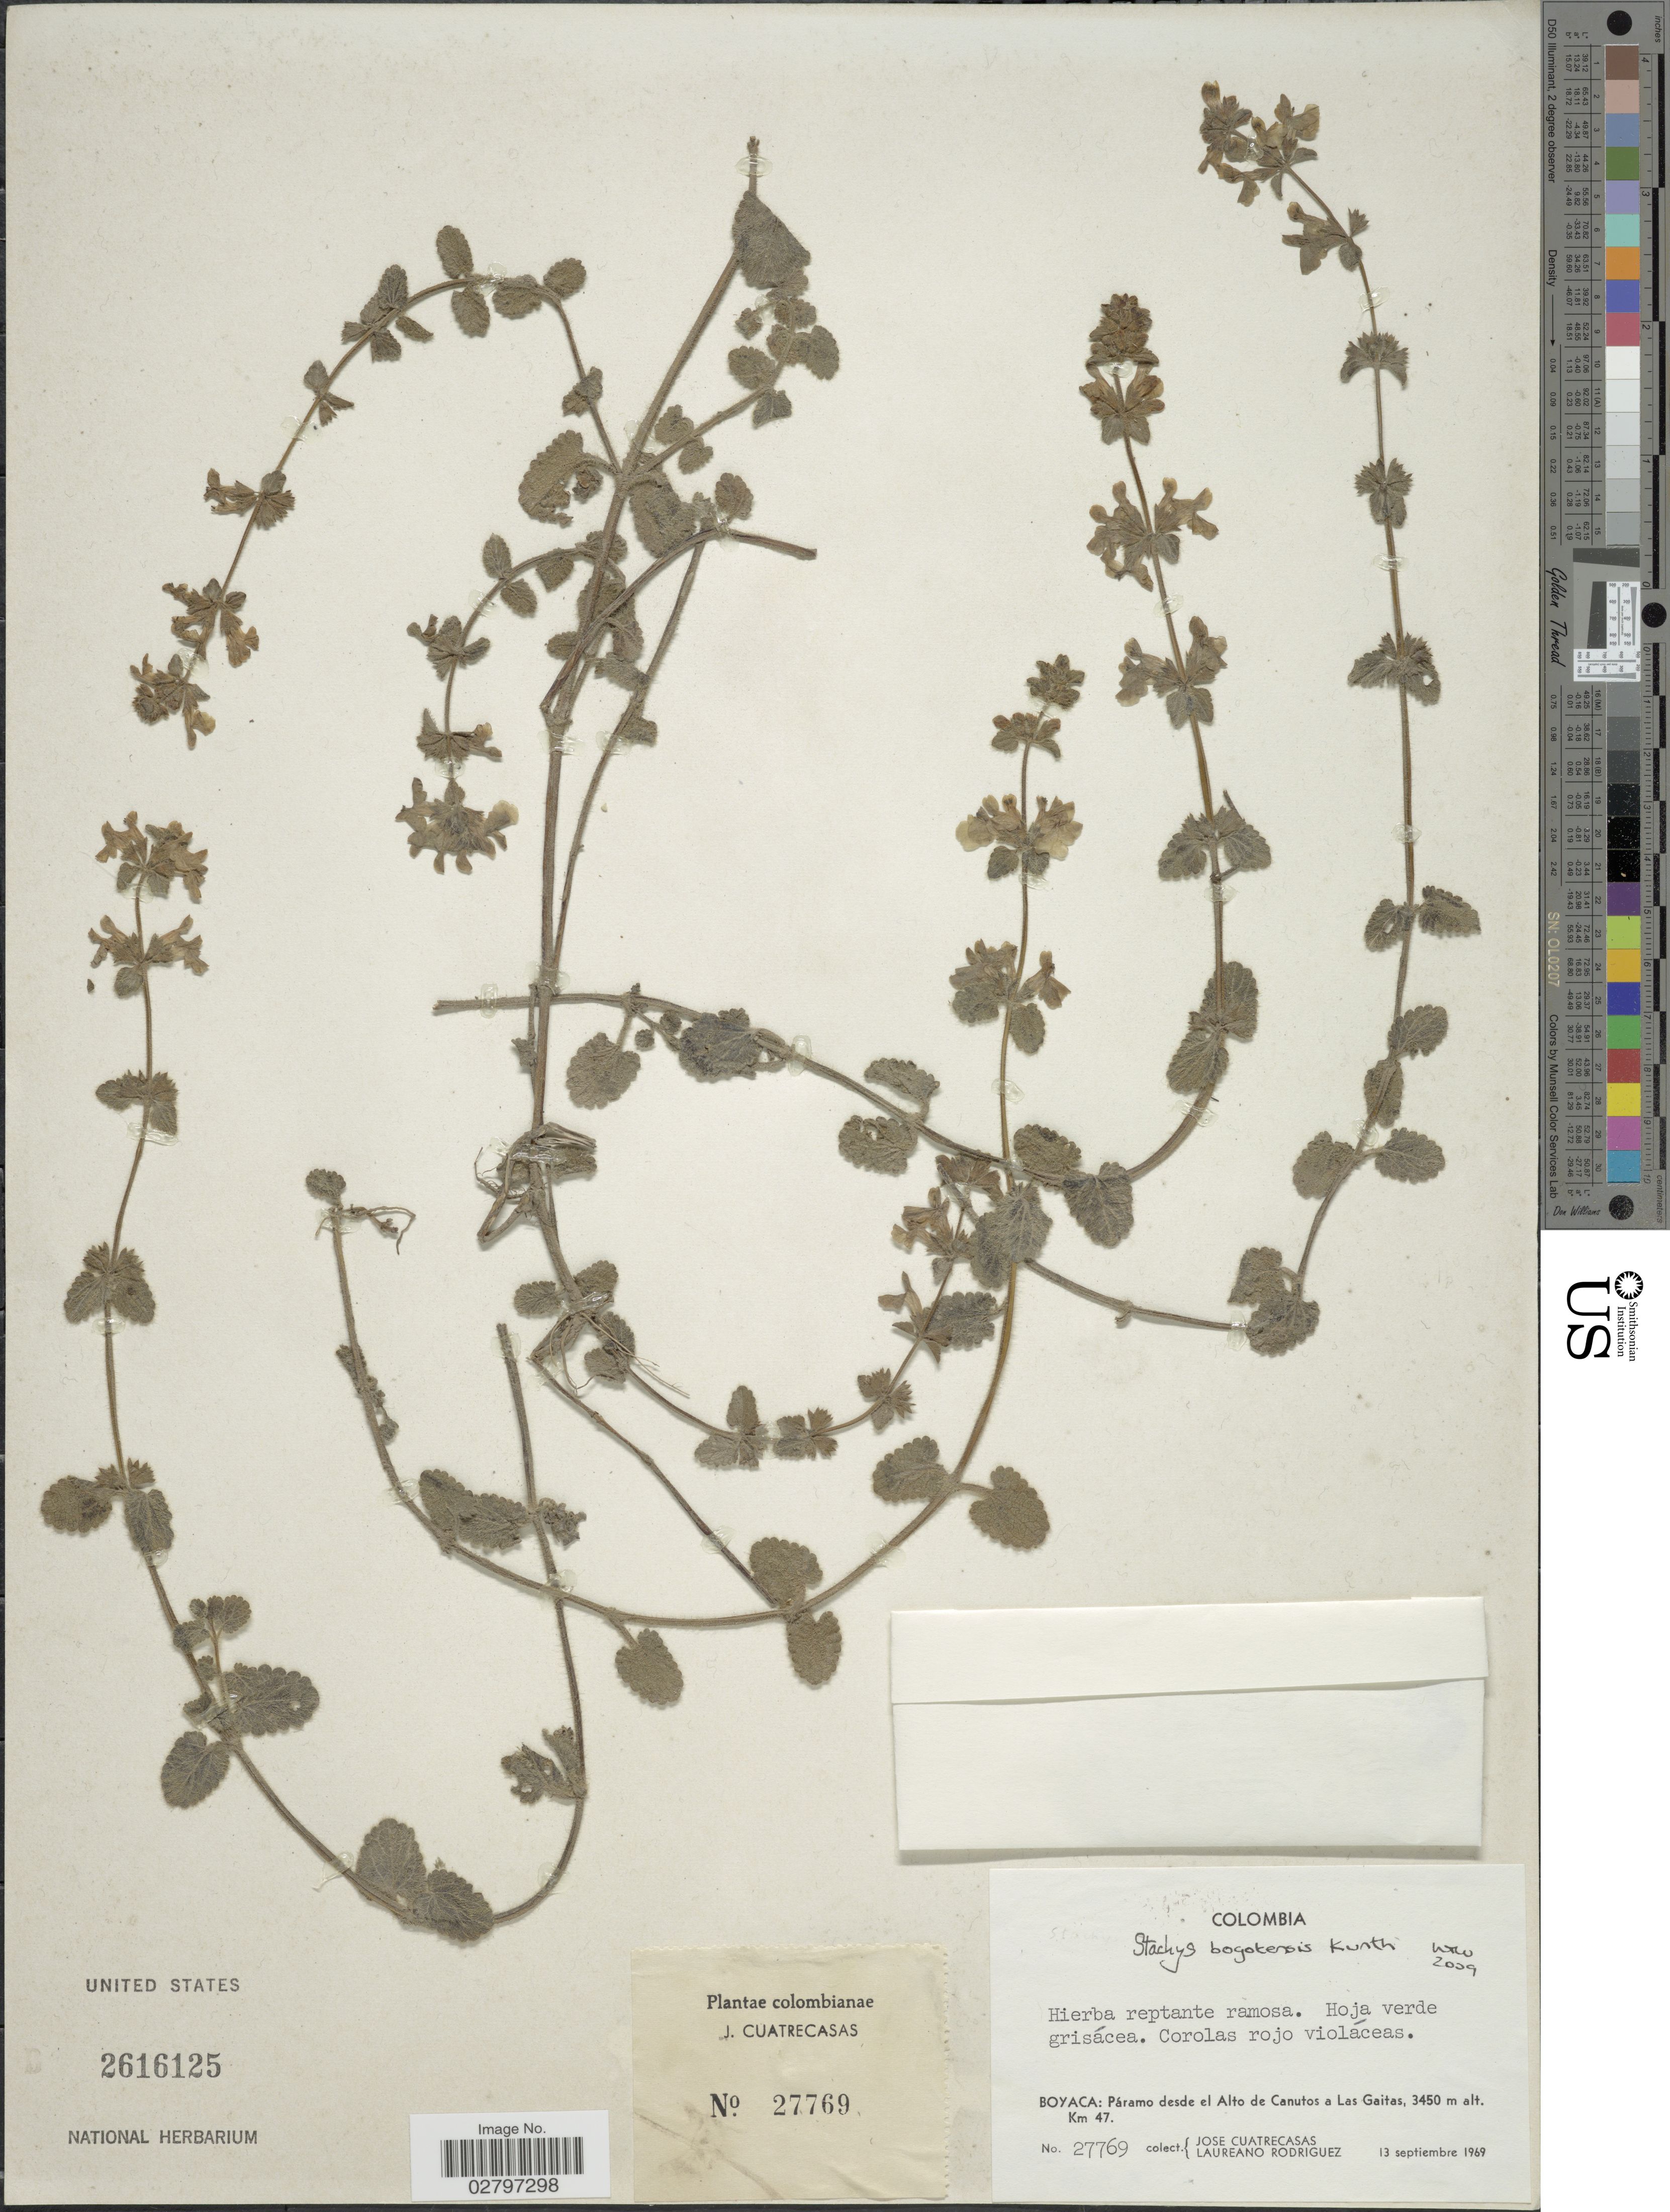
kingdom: Plantae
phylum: Tracheophyta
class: Magnoliopsida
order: Lamiales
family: Lamiaceae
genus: Stachys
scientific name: Stachys bogotensis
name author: Kunth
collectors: J. Cuatrecasas & L. Rodriguez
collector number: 27769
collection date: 1969-09-13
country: Colombia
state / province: Boyacá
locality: Páramo desde el Alto de Canutos a Las Gaitas, km 47.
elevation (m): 3450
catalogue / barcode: US 2616125